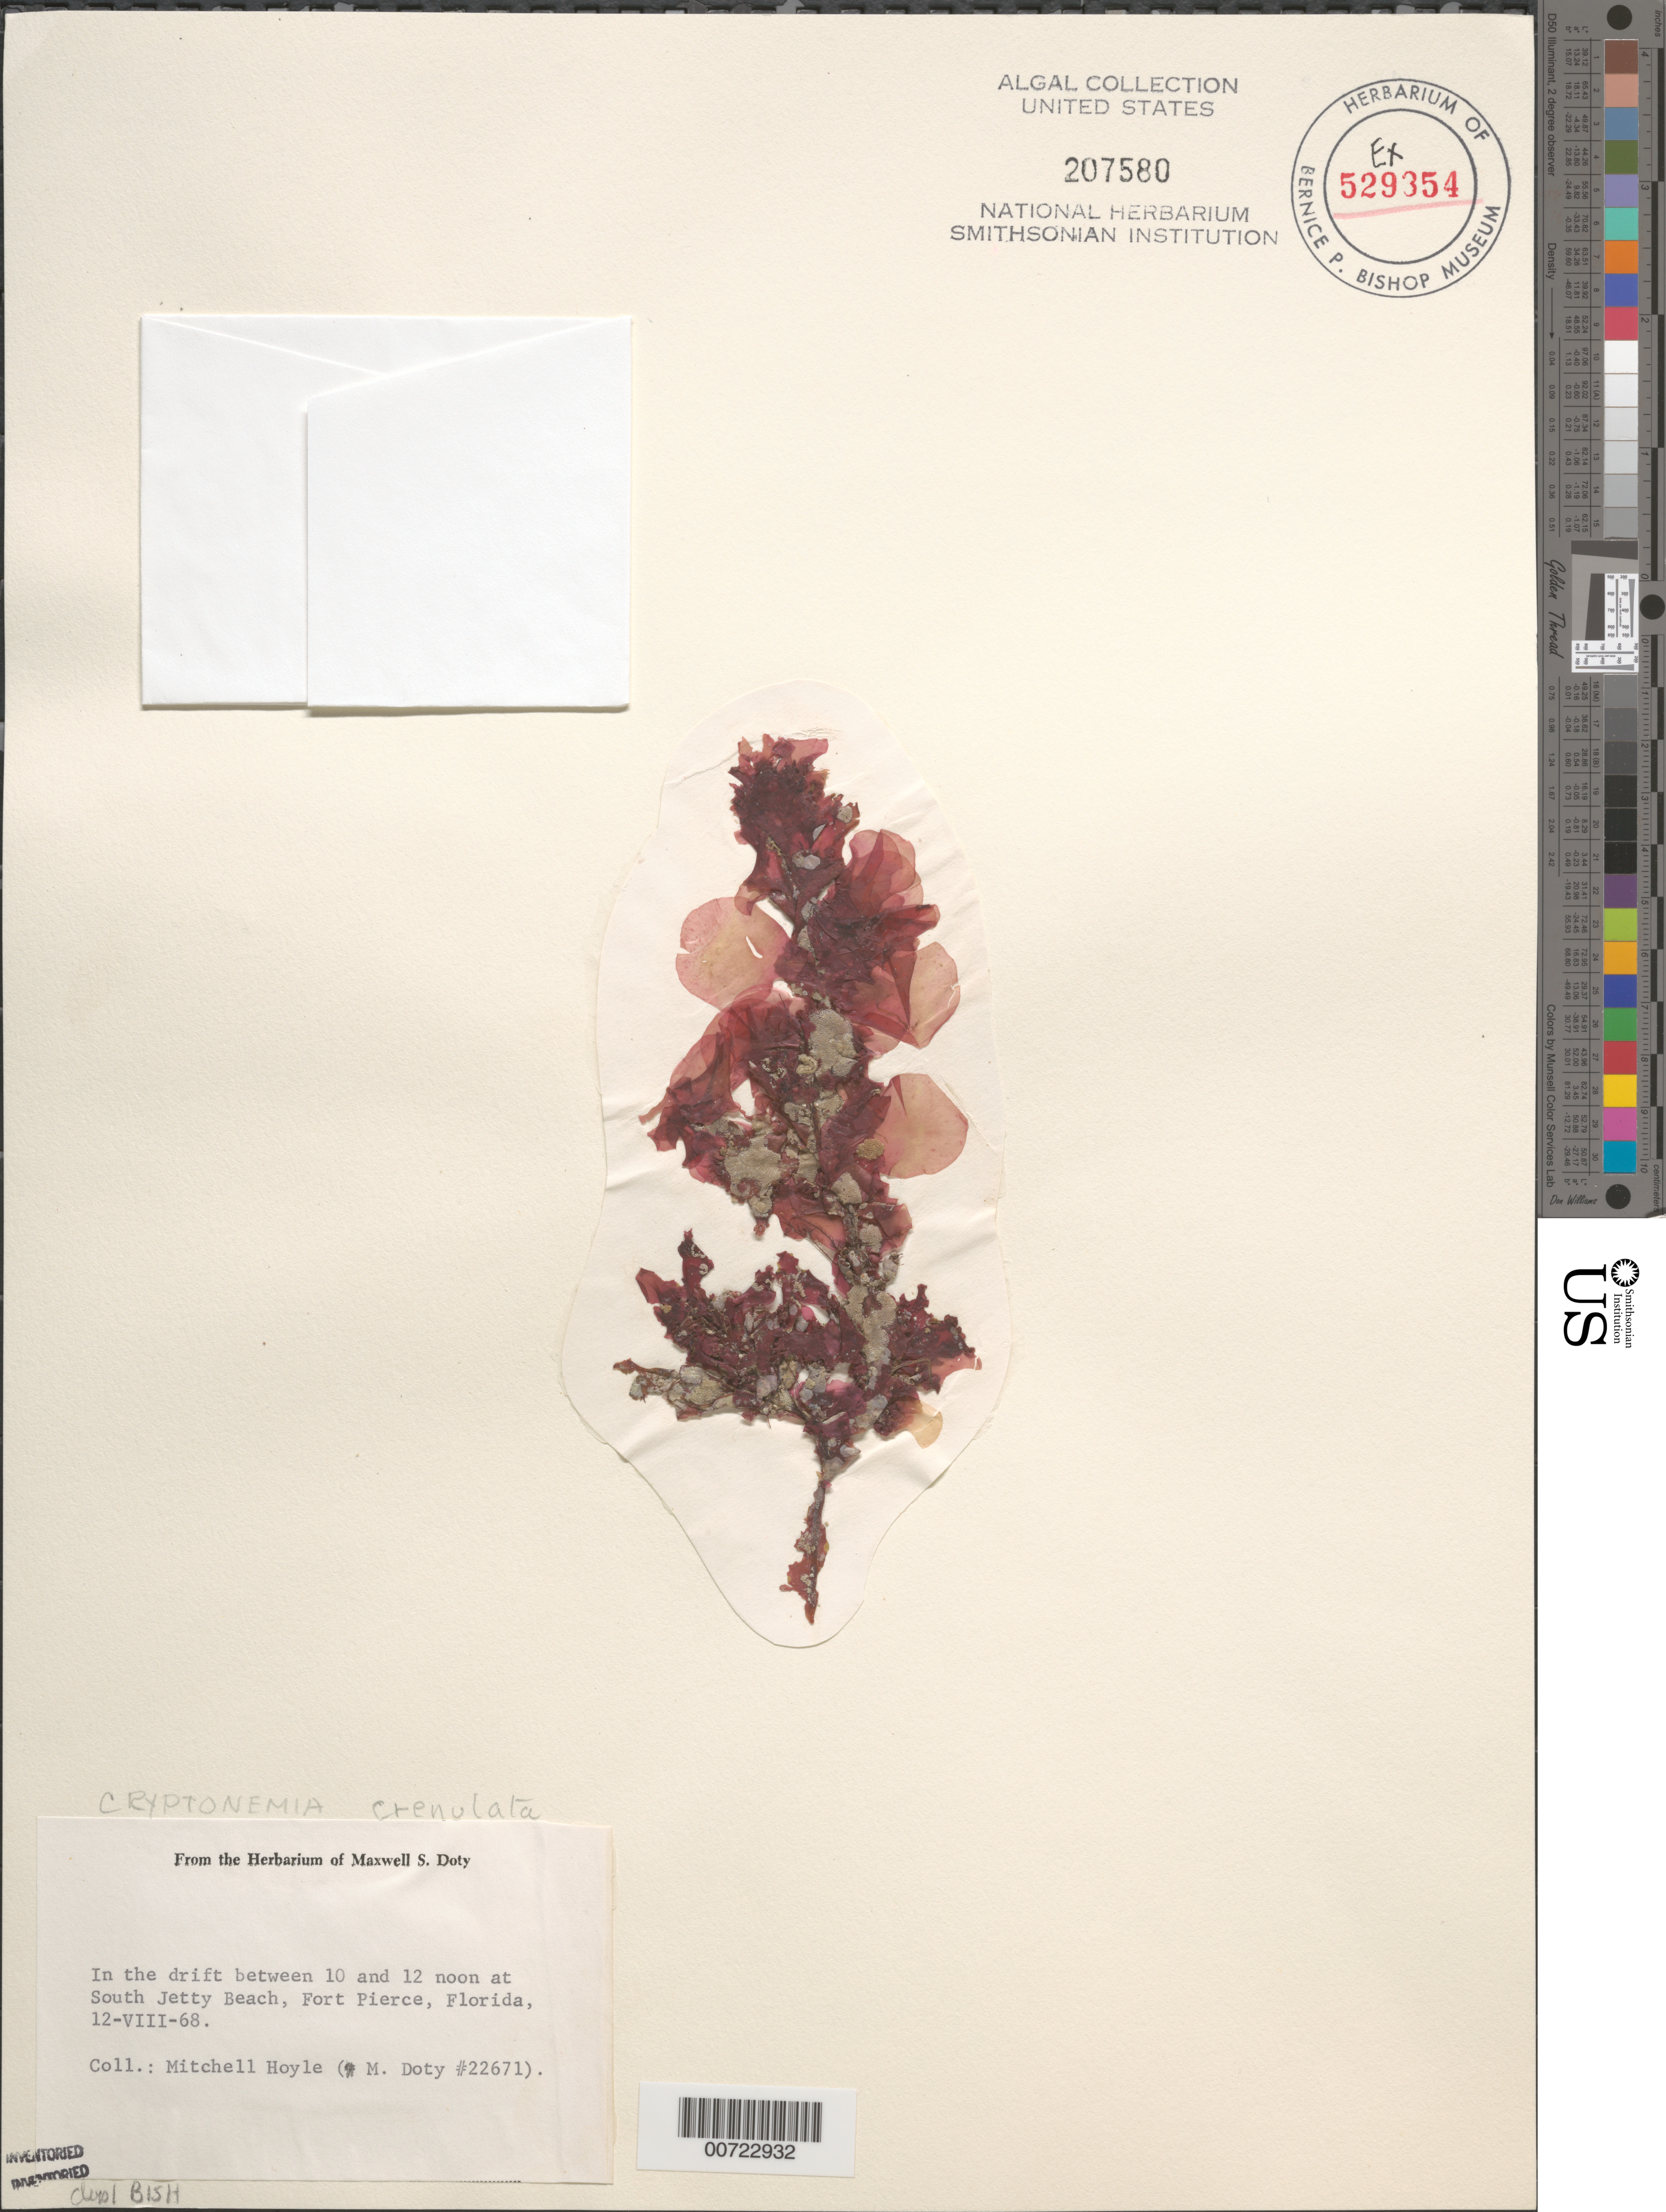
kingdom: Plantae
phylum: Rhodophyta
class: Florideophyceae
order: Halymeniales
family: Halymeniaceae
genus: Cryptonemia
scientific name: Cryptonemia crenulata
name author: (J. Agardh) J. Agardh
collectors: M. Hoyle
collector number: MSD 22671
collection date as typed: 12 Aug 1968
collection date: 1968-08-12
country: United States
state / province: Florida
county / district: Saint Lucie County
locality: South Jetty Beach, Fort Pierce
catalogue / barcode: US 207580